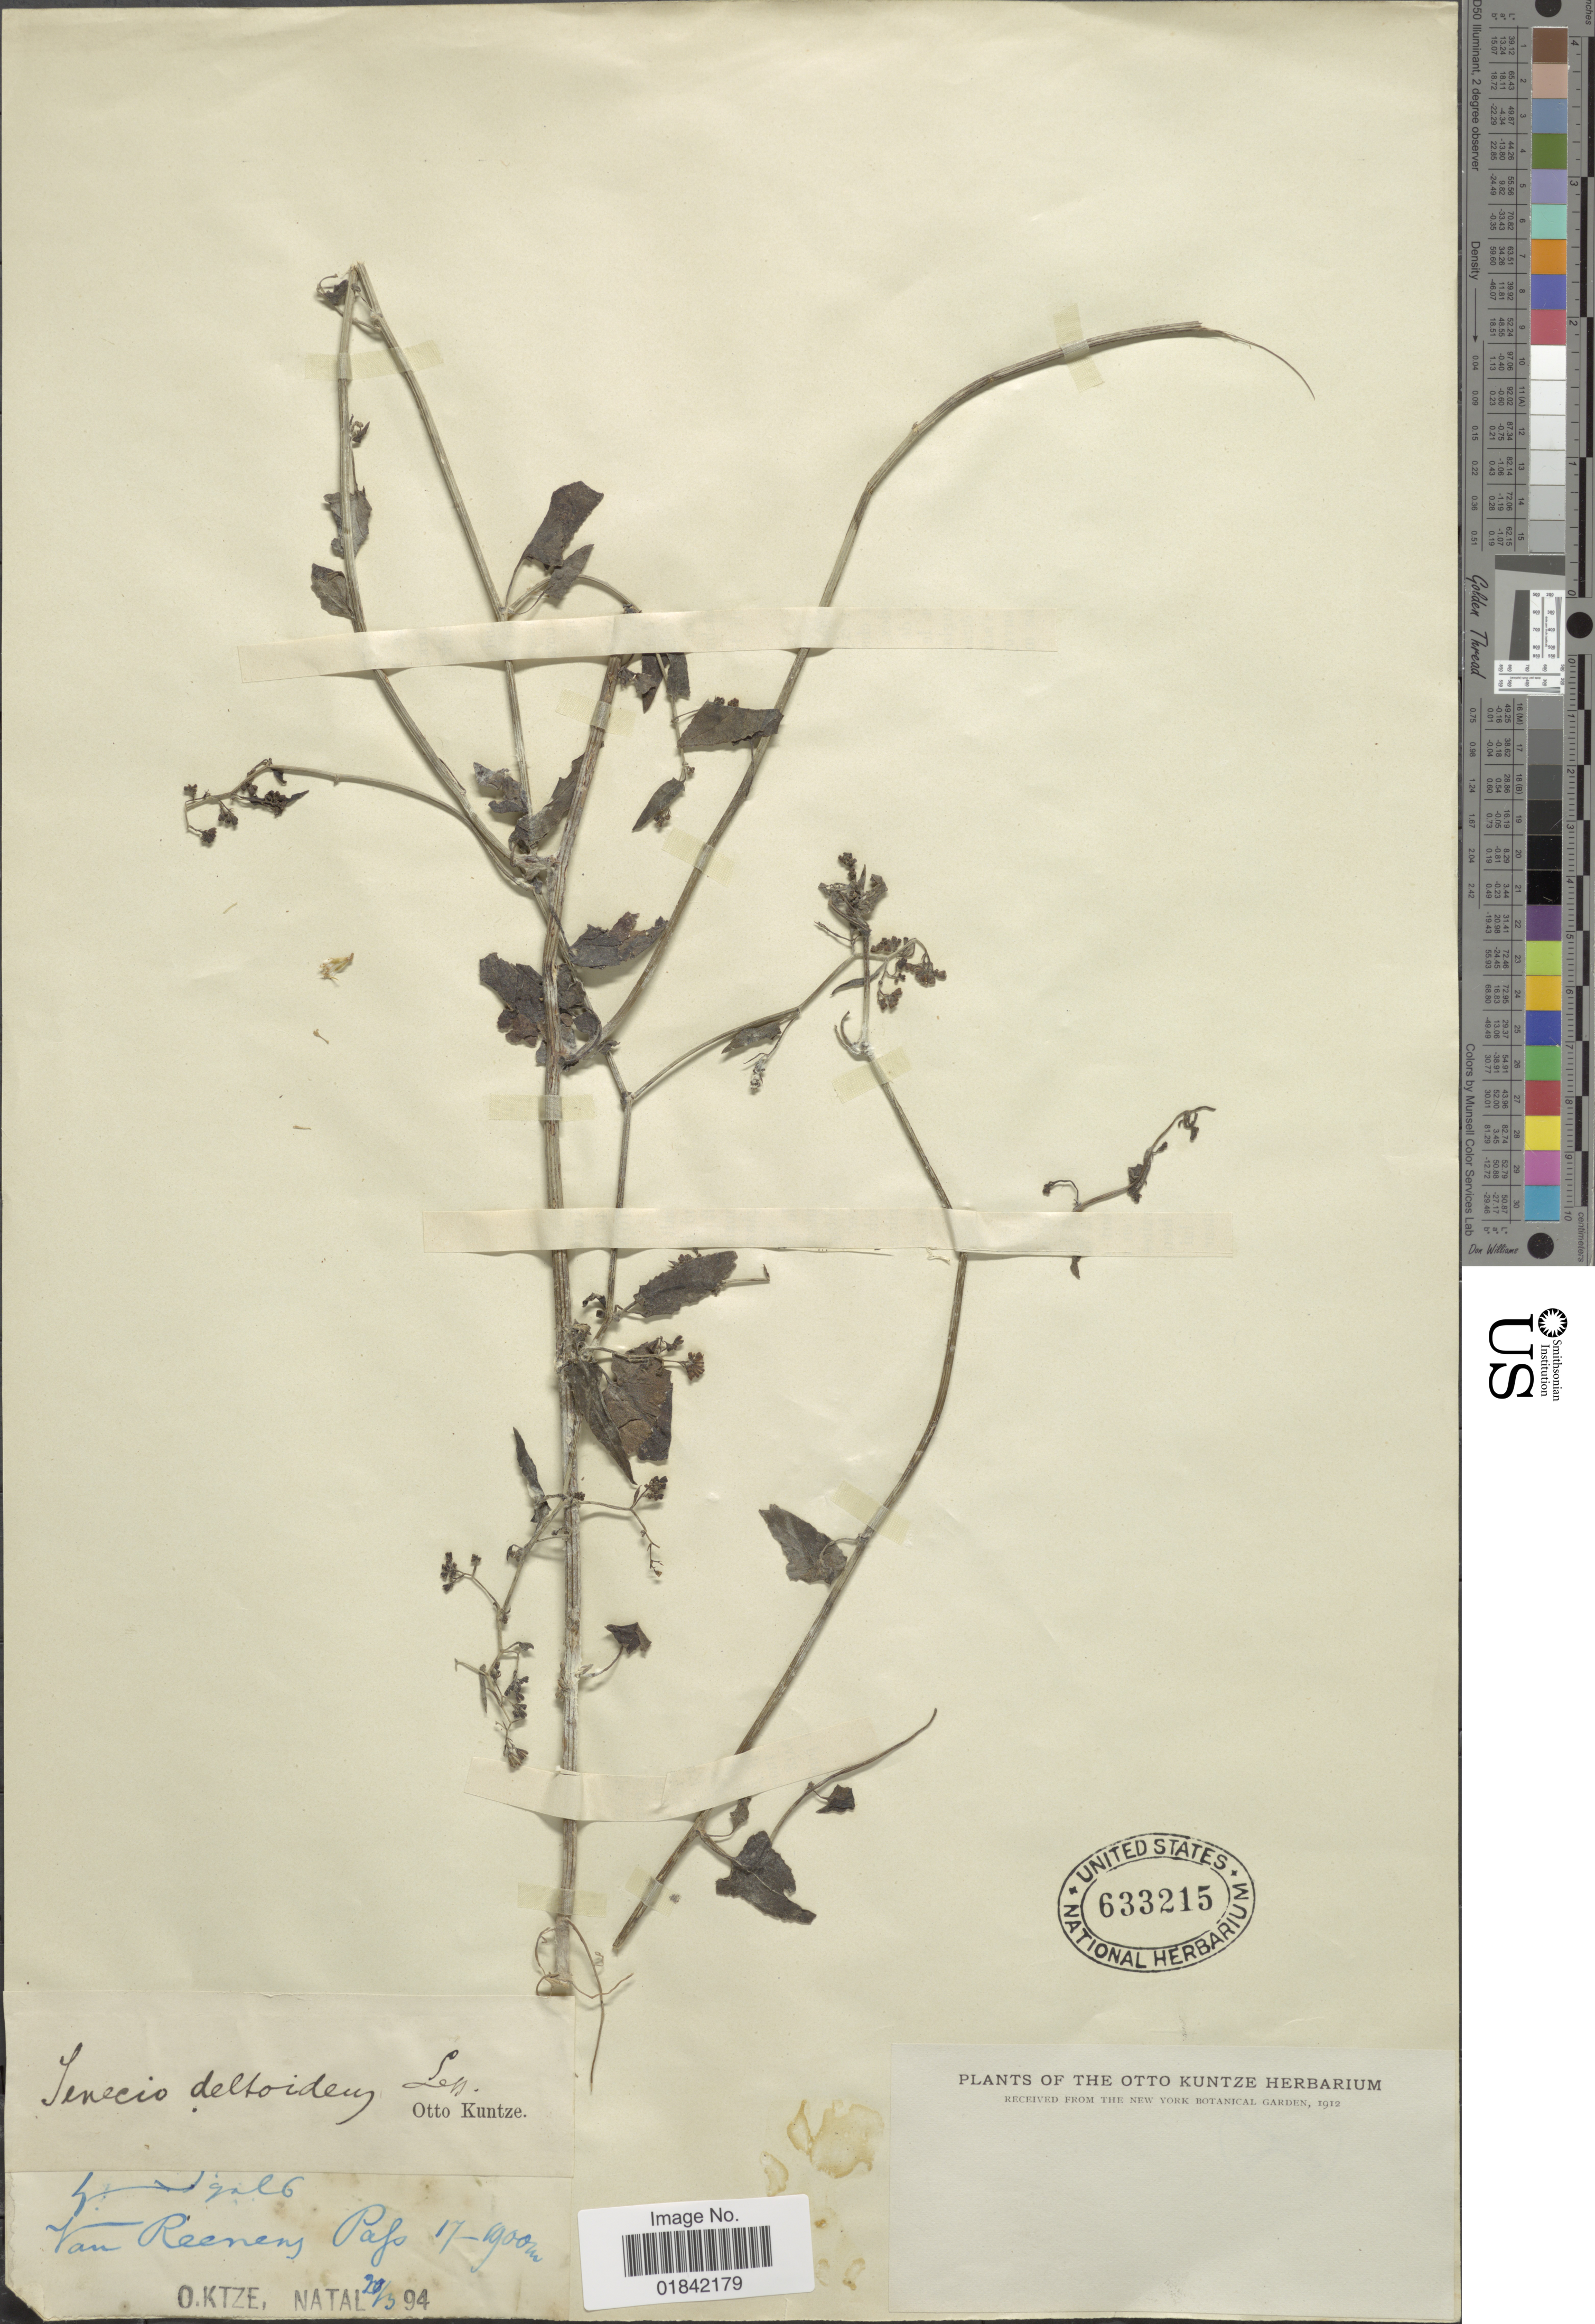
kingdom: Plantae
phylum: Tracheophyta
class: Magnoliopsida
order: Asterales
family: Asteraceae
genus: Senecio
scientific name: Senecio deltoideus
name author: Less.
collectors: C.E.O. Kuntze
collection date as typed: Transcribed d/m/y: 20/3/04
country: South Africa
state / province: KwaZulu-Natal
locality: Van Reenen Pafs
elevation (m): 1700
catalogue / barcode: US 633215